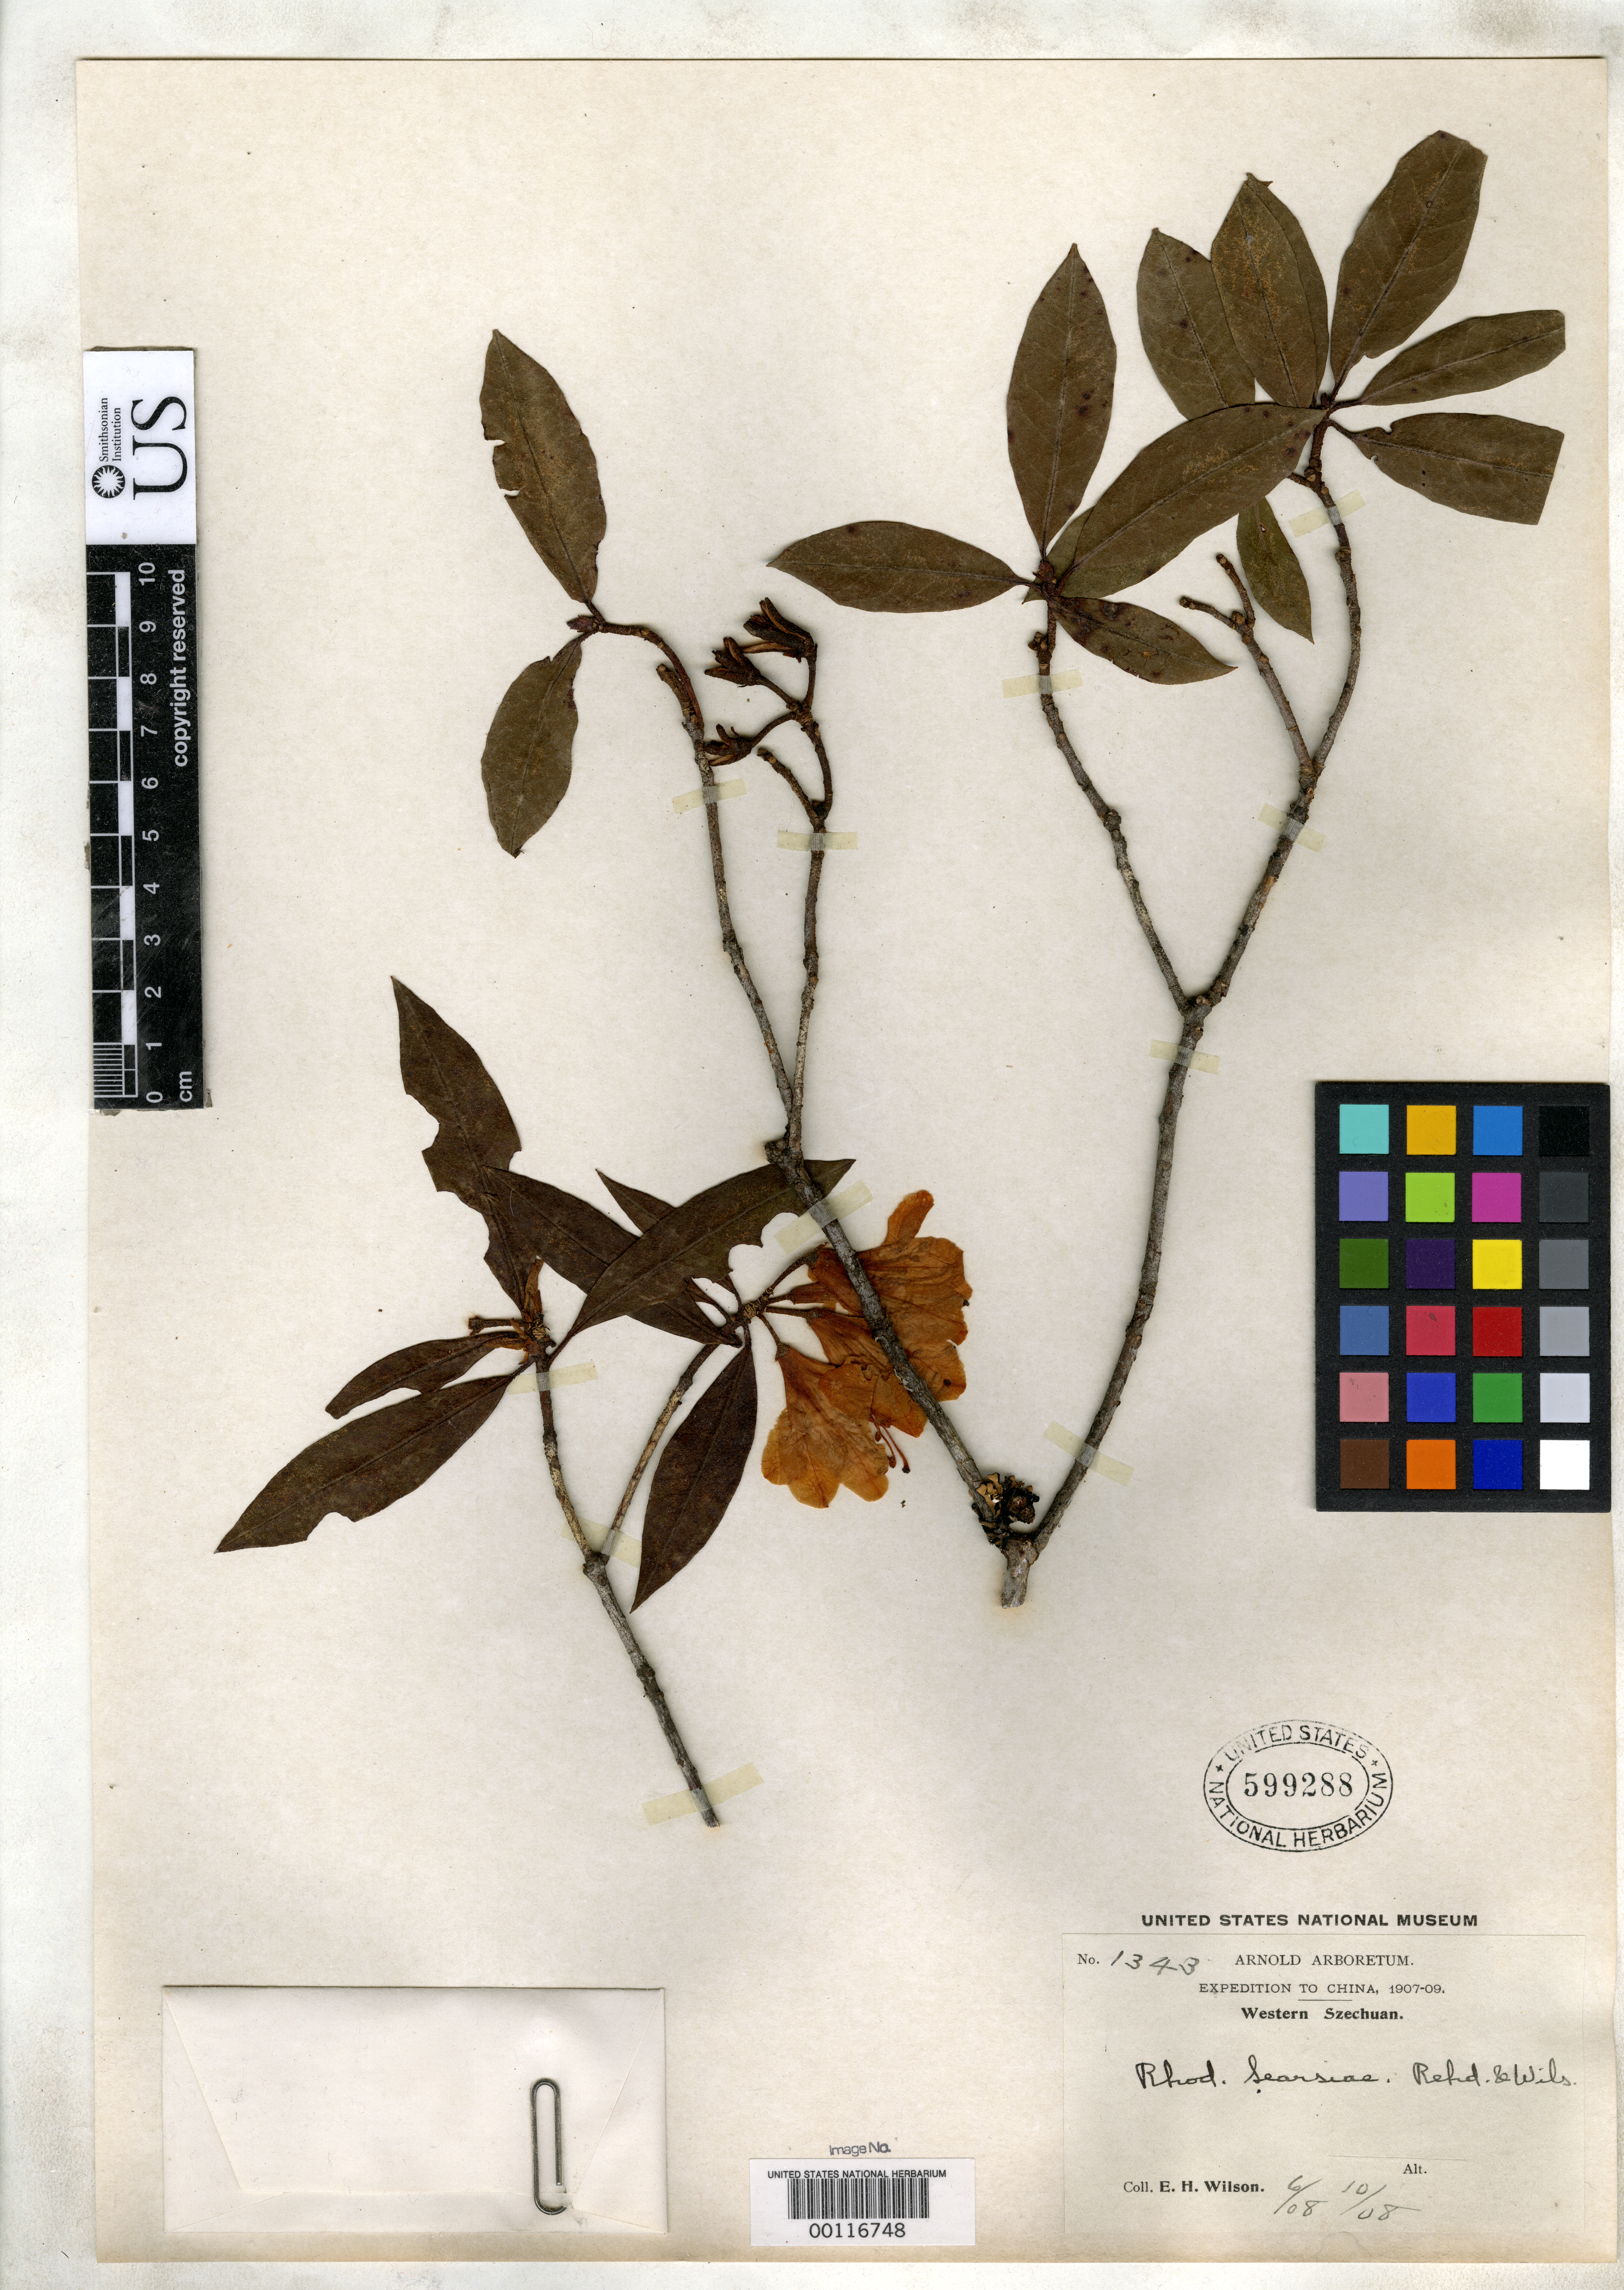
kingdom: Plantae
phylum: Tracheophyta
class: Magnoliopsida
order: Ericales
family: Ericaceae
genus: Rhododendron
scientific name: Rhododendron searsiae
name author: Rehder & E.H. Wilson in Sarg.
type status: Isotype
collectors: E. H. Wilson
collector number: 1343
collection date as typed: Jun 1908 to -- Nov 1908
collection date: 1908-06/1908-11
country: China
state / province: Sichuan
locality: Wa-shan.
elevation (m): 2300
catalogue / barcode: US 599288